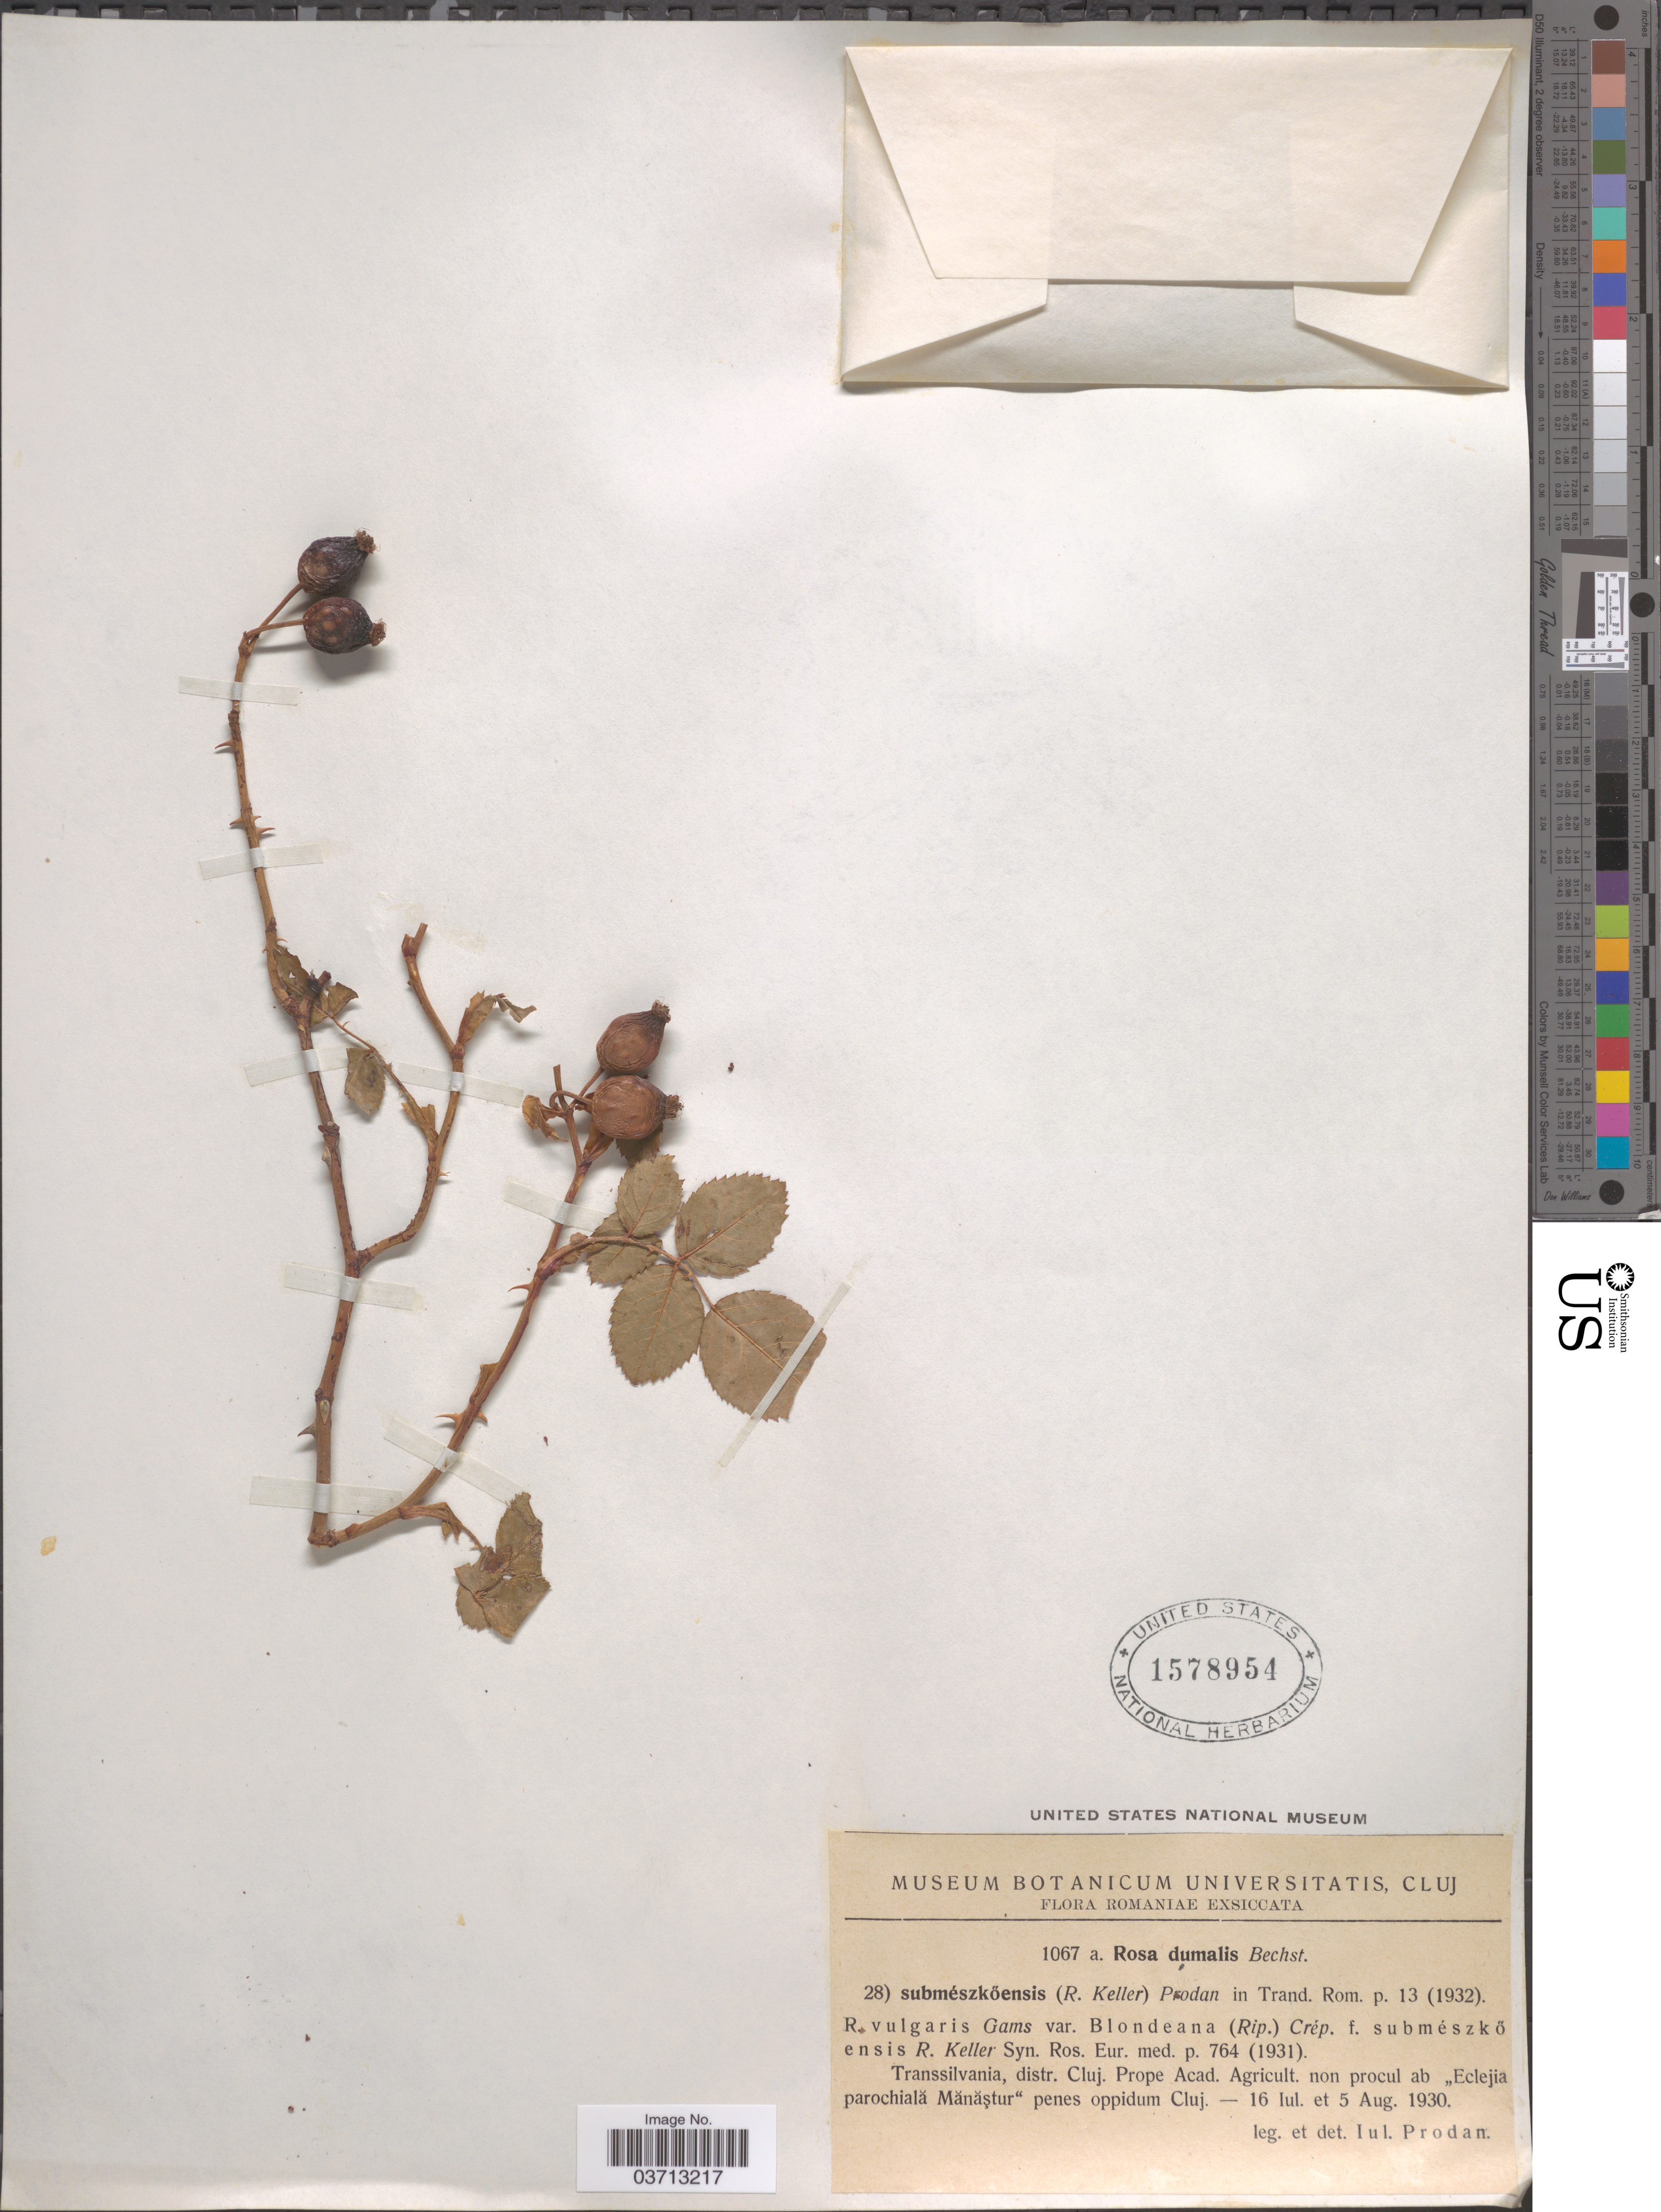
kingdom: Plantae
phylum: Tracheophyta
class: Magnoliopsida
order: Rosales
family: Rosaceae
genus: Rosa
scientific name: Rosa dumalis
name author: Bechst.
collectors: J. Prodan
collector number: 1067 a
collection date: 1930-07-16/1930-08-05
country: Romania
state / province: Cluj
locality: Transsilvania, distr. Cluj. Prope Acad. Agricult. non procul ab Eclejia parochială Mănăştur penes oppidum Cluj.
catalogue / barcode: US 1578954